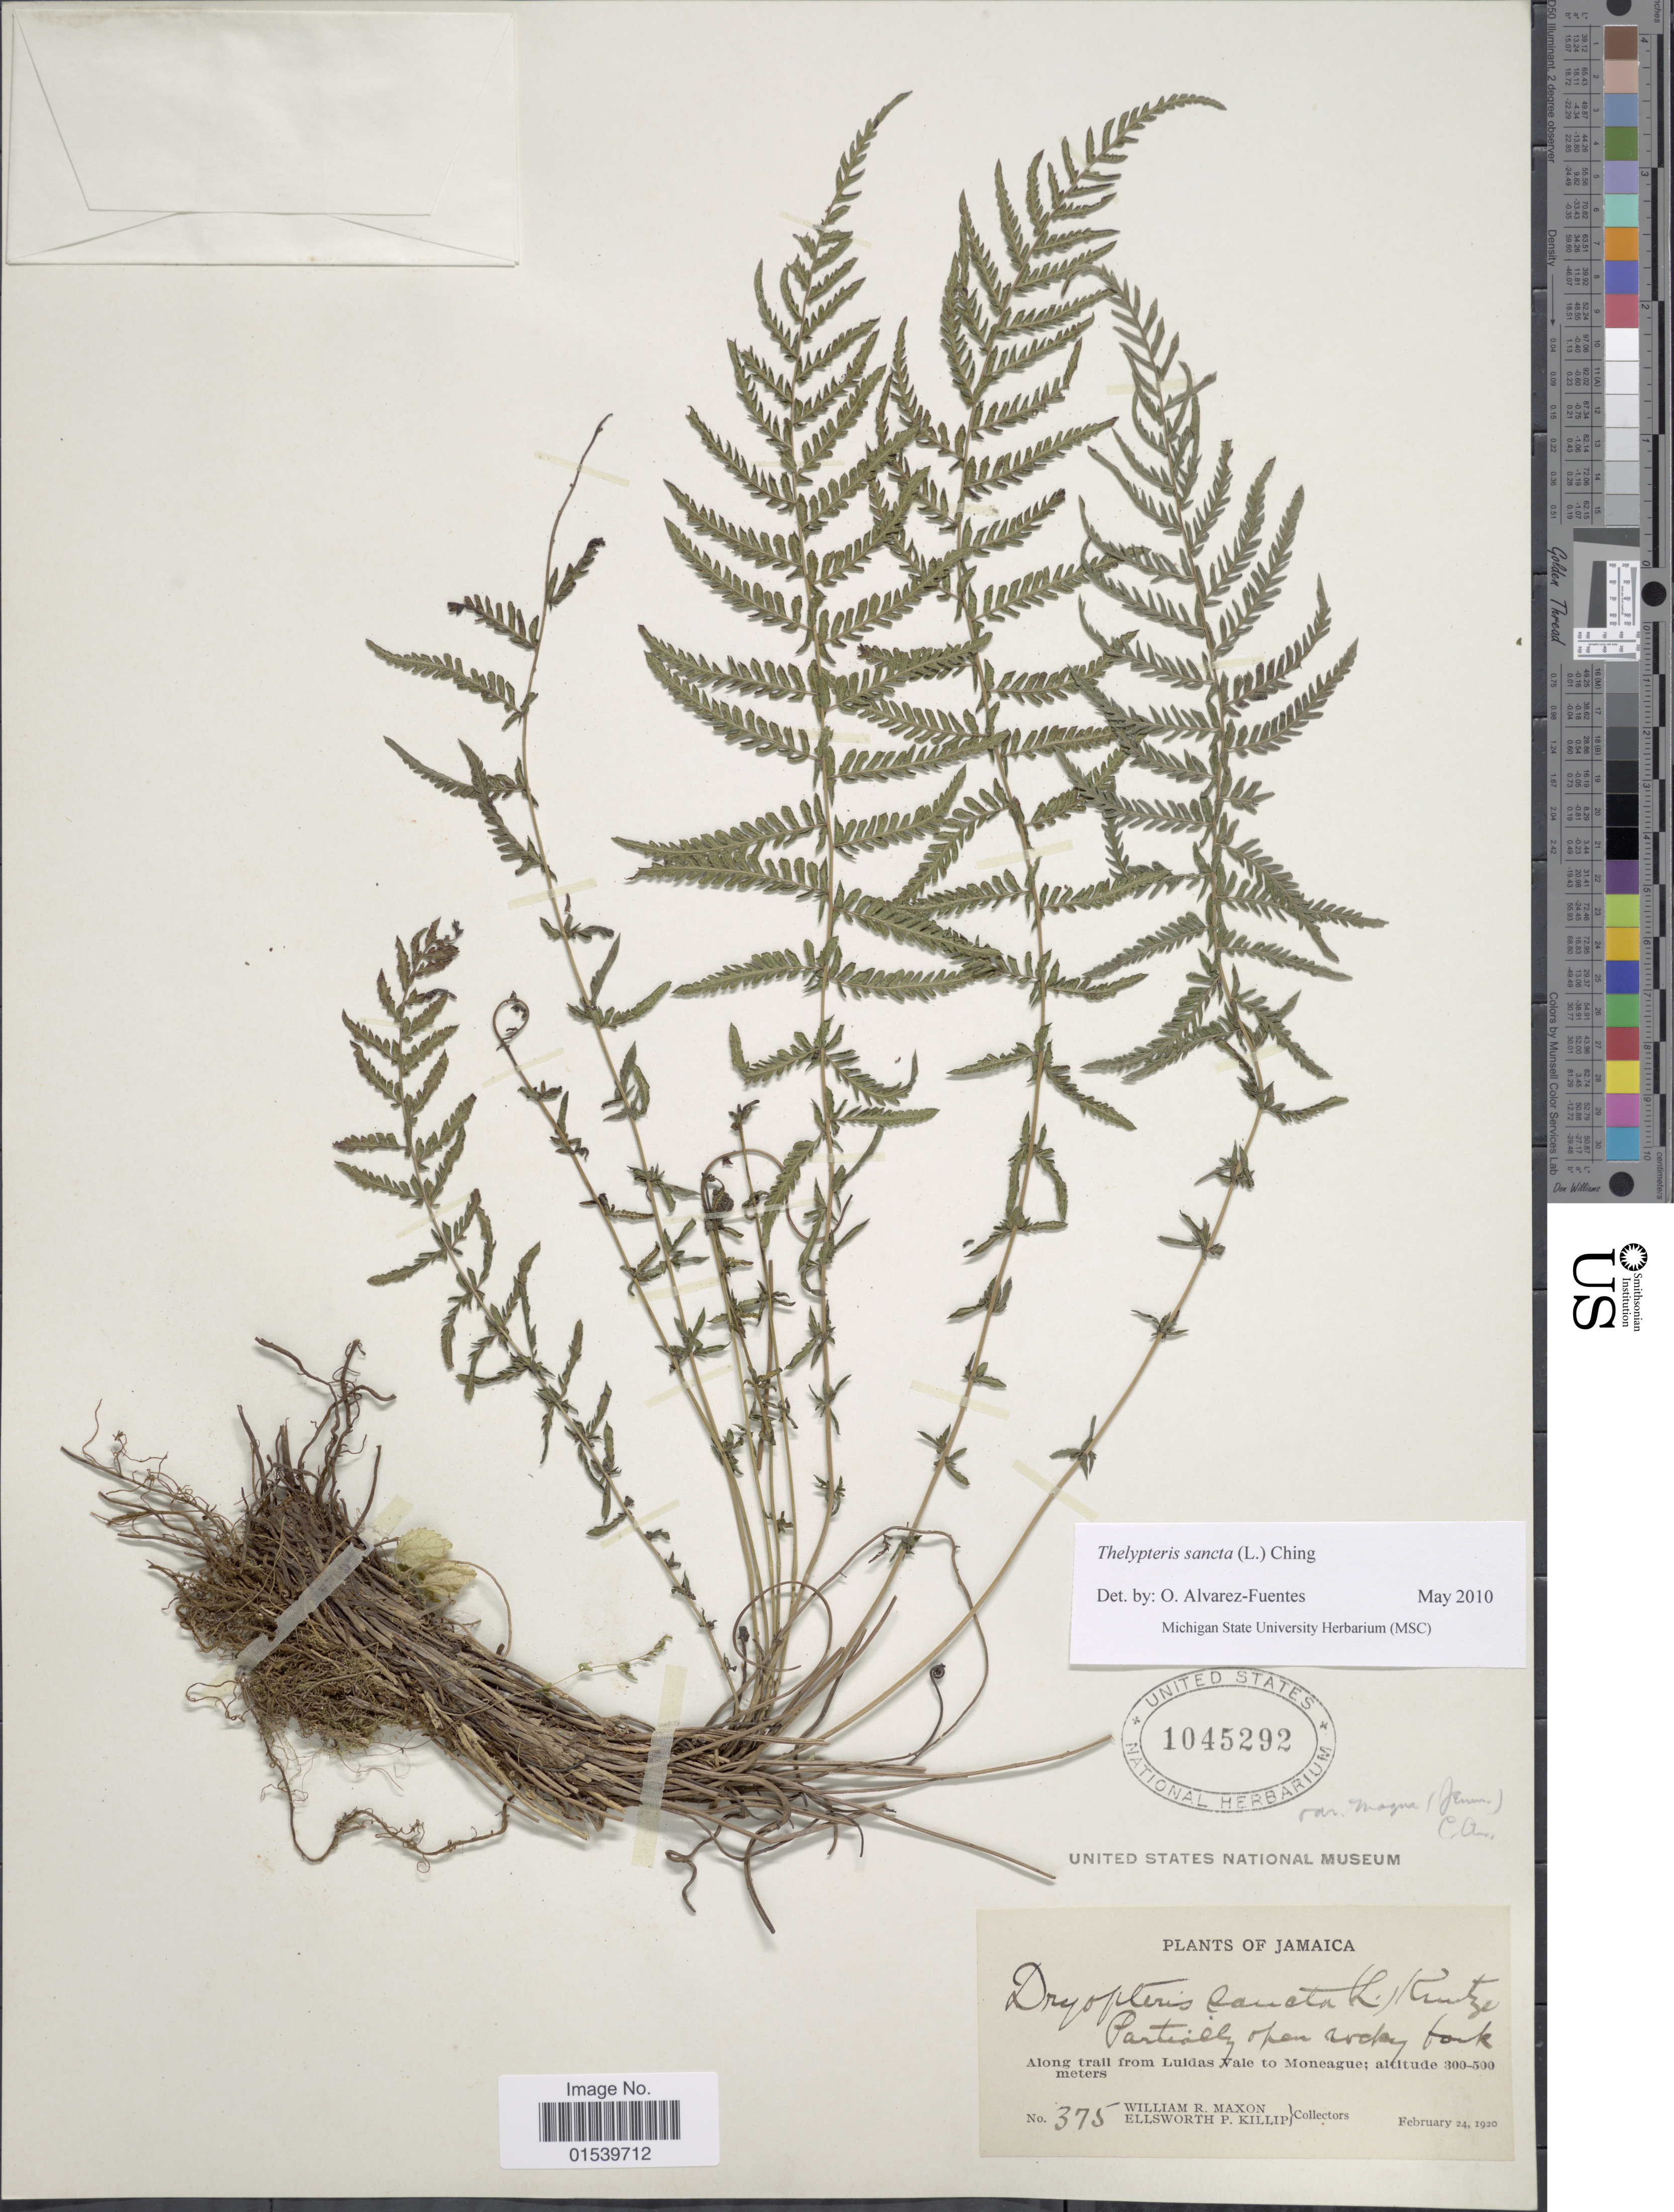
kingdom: Plantae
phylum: Tracheophyta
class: Polypodiopsida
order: Polypodiales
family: Thelypteridaceae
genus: Amauropelta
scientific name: Amauropelta sancta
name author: (L.) Pic. Serm.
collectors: W. R. Maxon & E. P. Killip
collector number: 375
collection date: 1920-02-24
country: Jamaica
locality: Along trail from Luidas Vale to Moneague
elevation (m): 300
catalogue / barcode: US 1045292